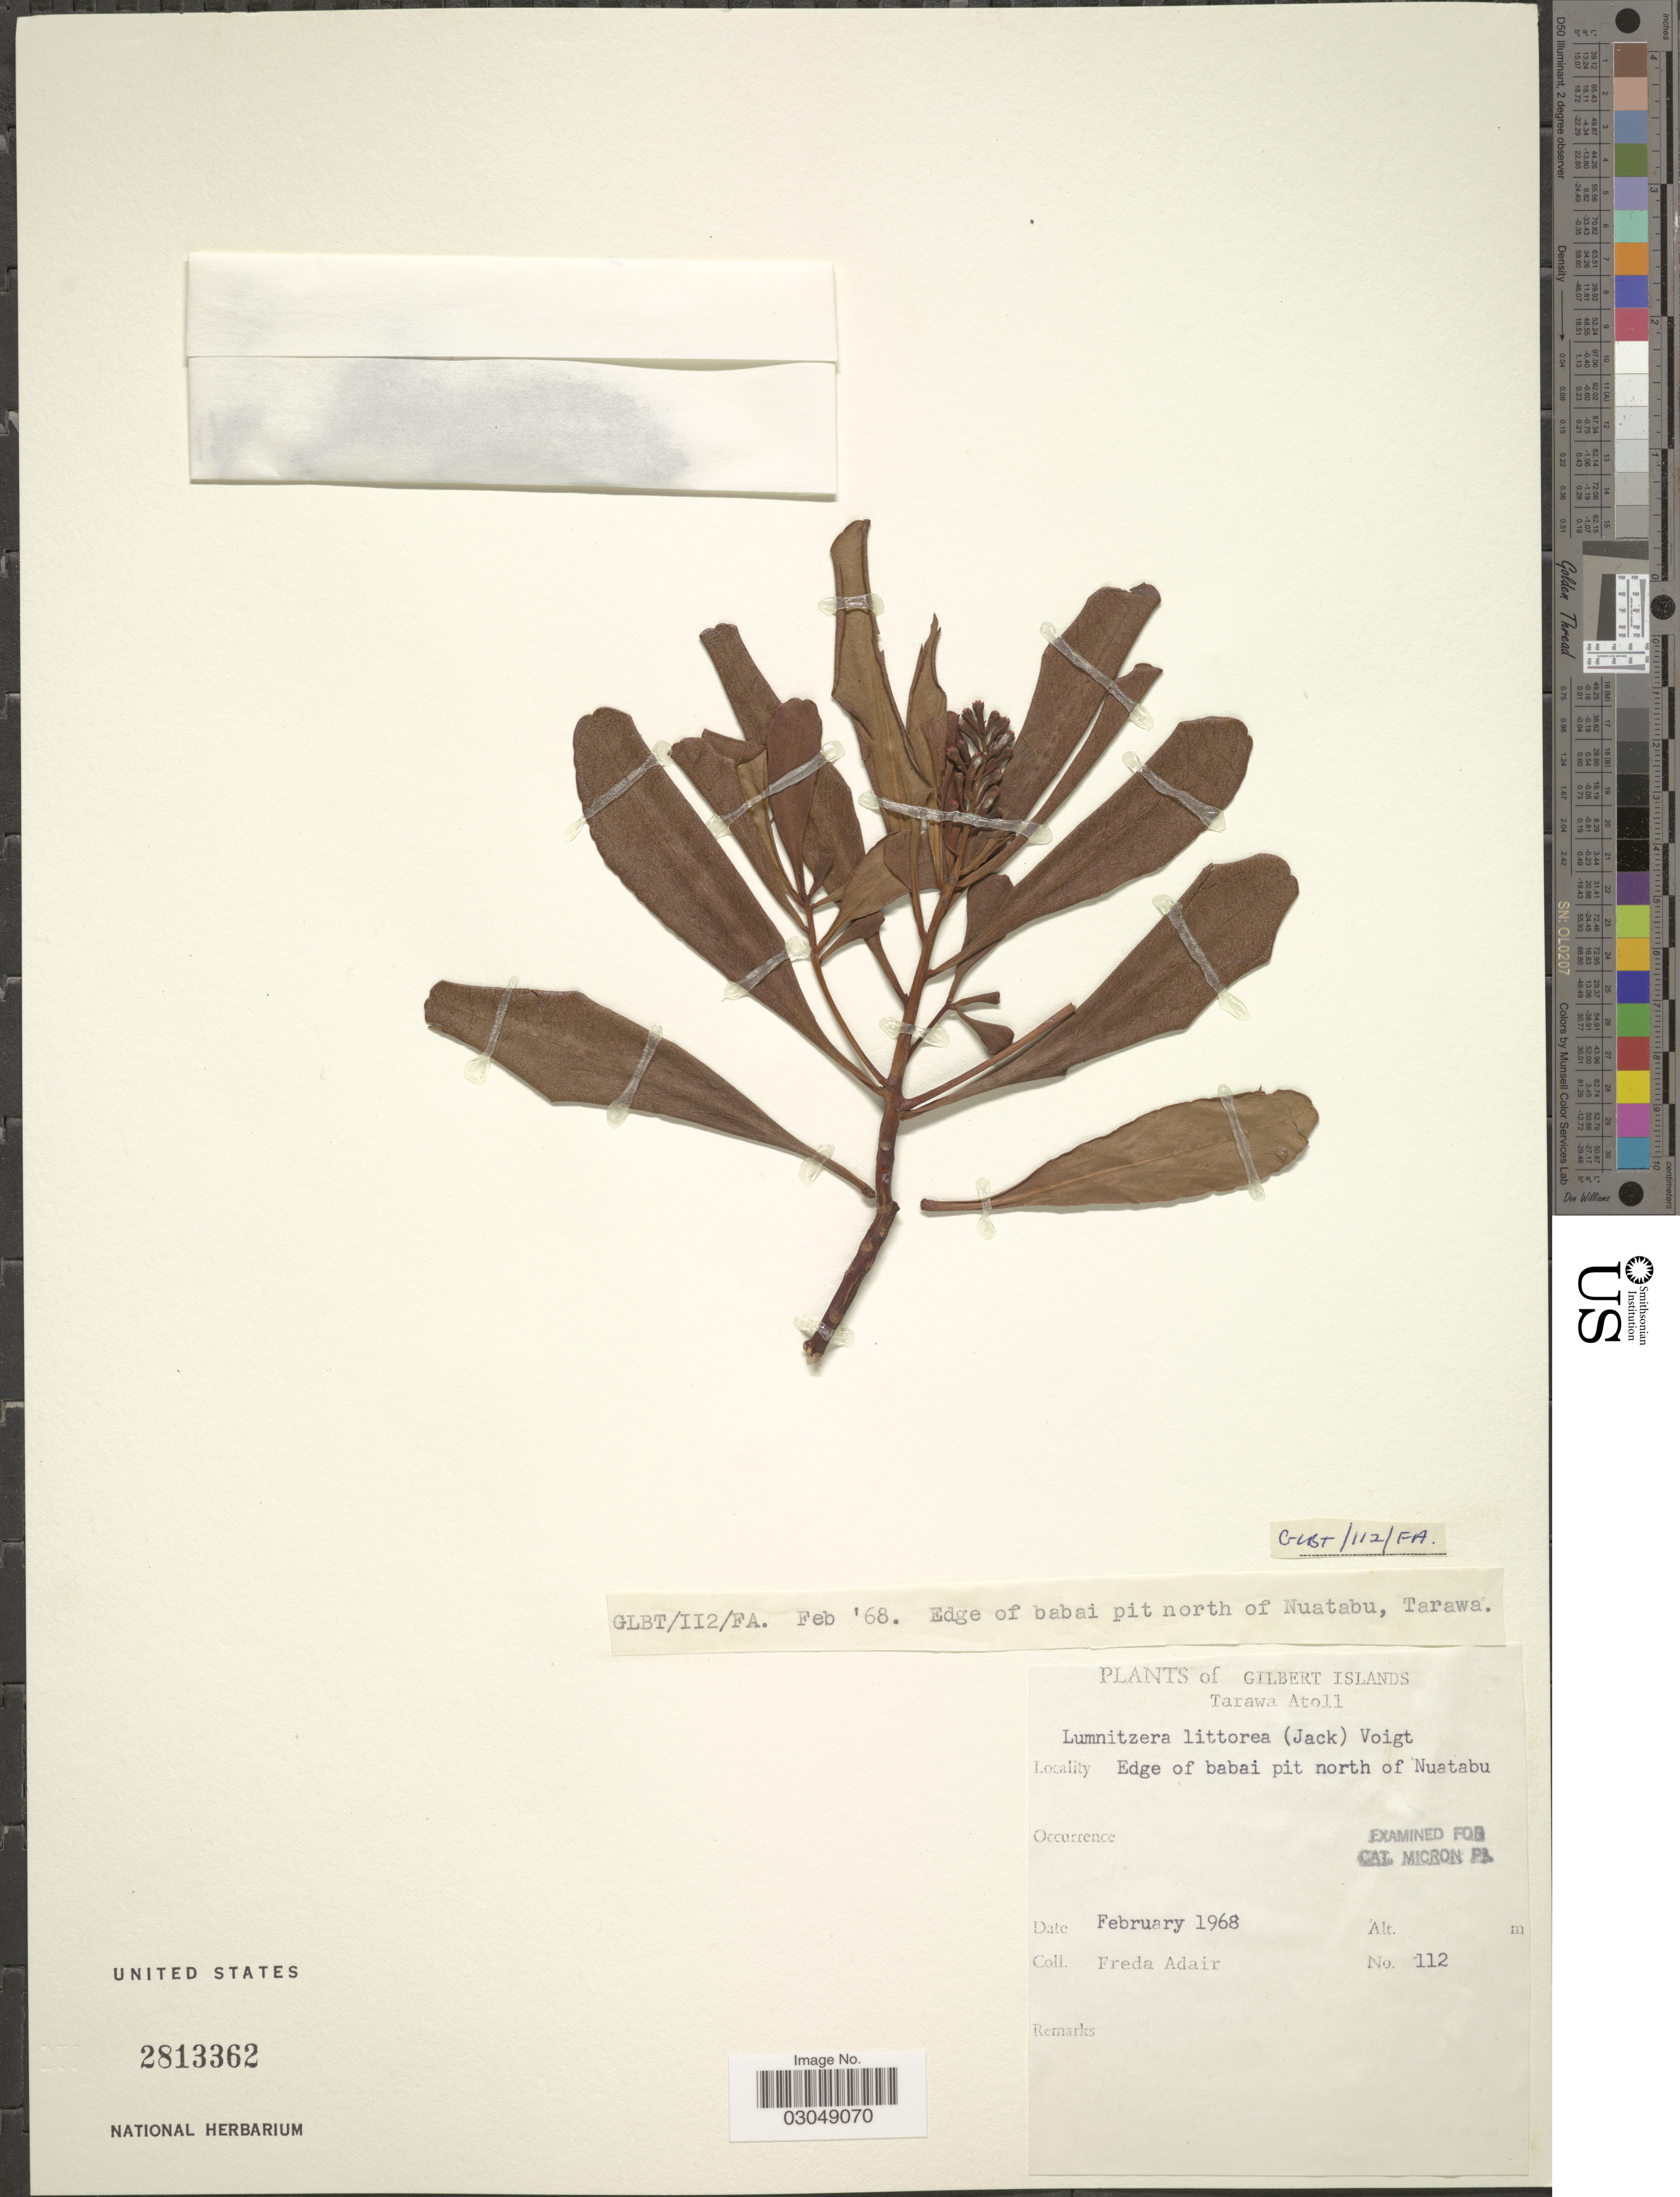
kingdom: Plantae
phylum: Tracheophyta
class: Magnoliopsida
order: Myrtales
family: Combretaceae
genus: Lumnitzera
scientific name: Lumnitzera littorea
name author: (Jack) Voight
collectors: F. Adair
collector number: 112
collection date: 1968-02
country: Kiribati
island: Tarawa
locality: Gilbert Islands. Tarawa Atoll. Edge of babai pit north of Nuatabu.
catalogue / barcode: US 2813362